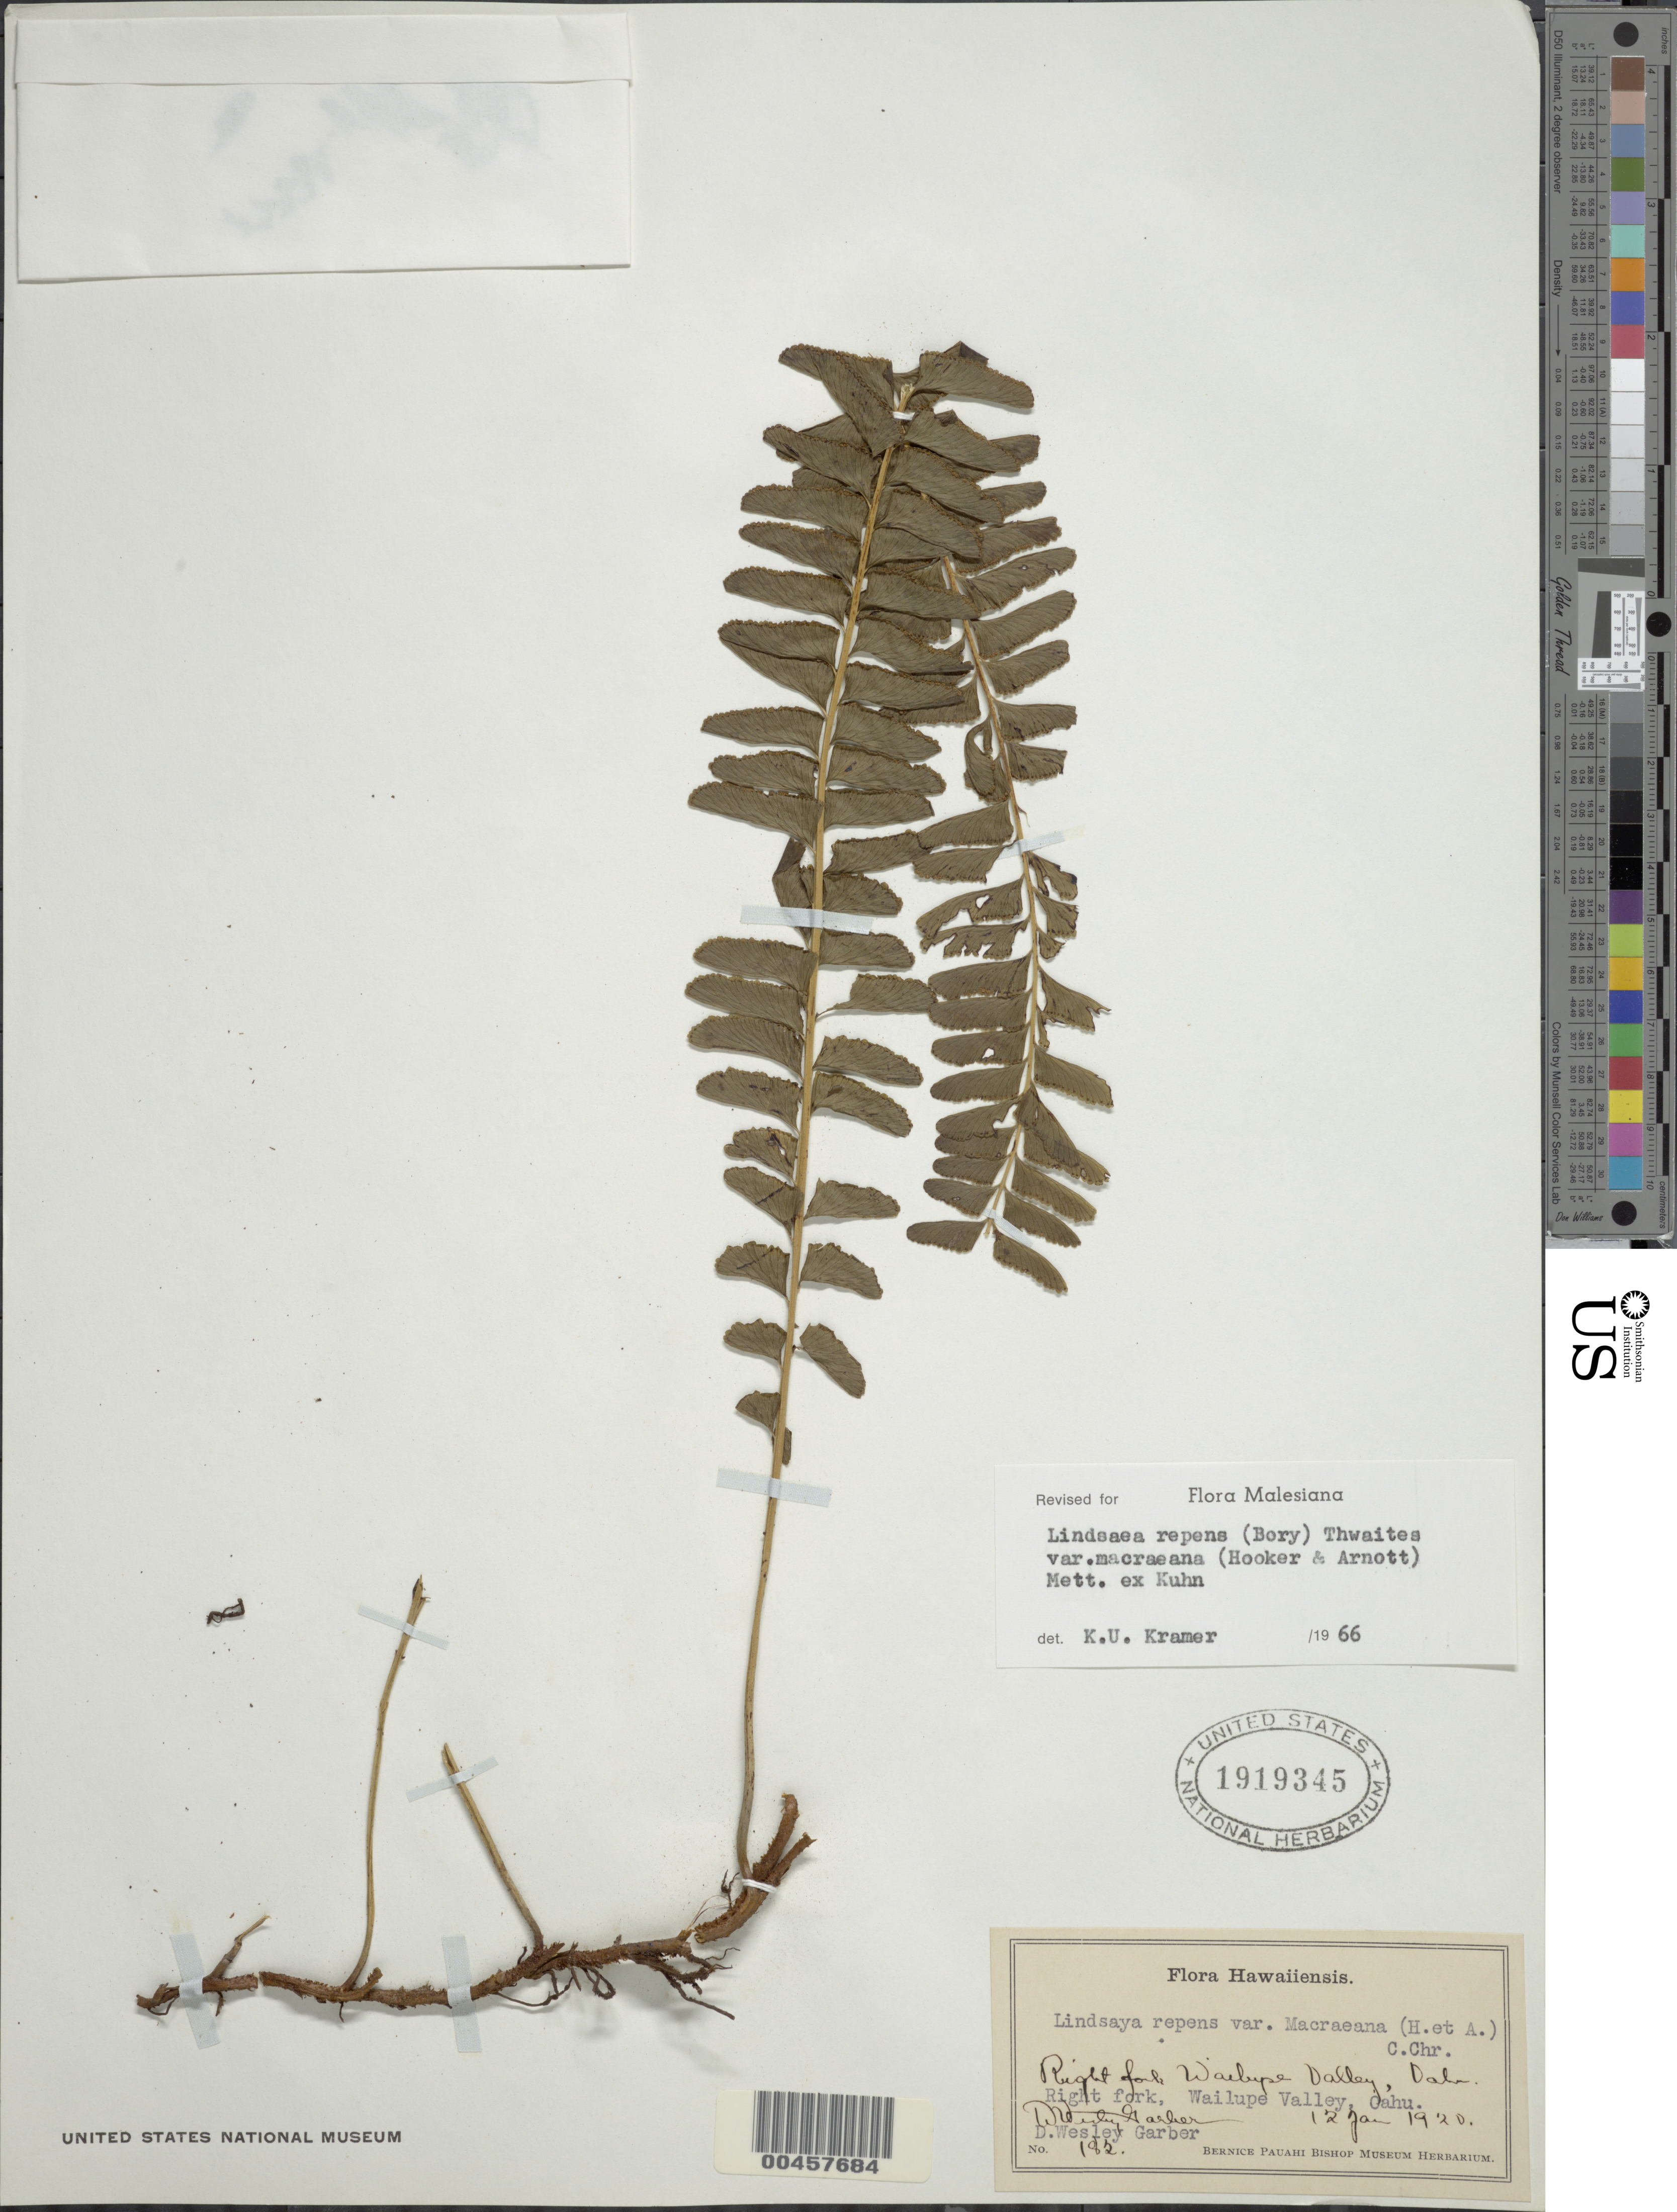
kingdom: Plantae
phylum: Tracheophyta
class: Polypodiopsida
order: Polypodiales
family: Lindsaeaceae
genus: Lindsaea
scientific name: Lindsaea repens var. macraeana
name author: (Hook. & Arn.) Mett. ex Kuhn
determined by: Kramer, K. U.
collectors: D. W. Garber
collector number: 182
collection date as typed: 12 Jan 1920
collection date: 1920-01-12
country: United States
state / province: Hawaii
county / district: Honolulu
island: Oahu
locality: Right fork, Wailupe Valley, Oahu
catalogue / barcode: US 1919345